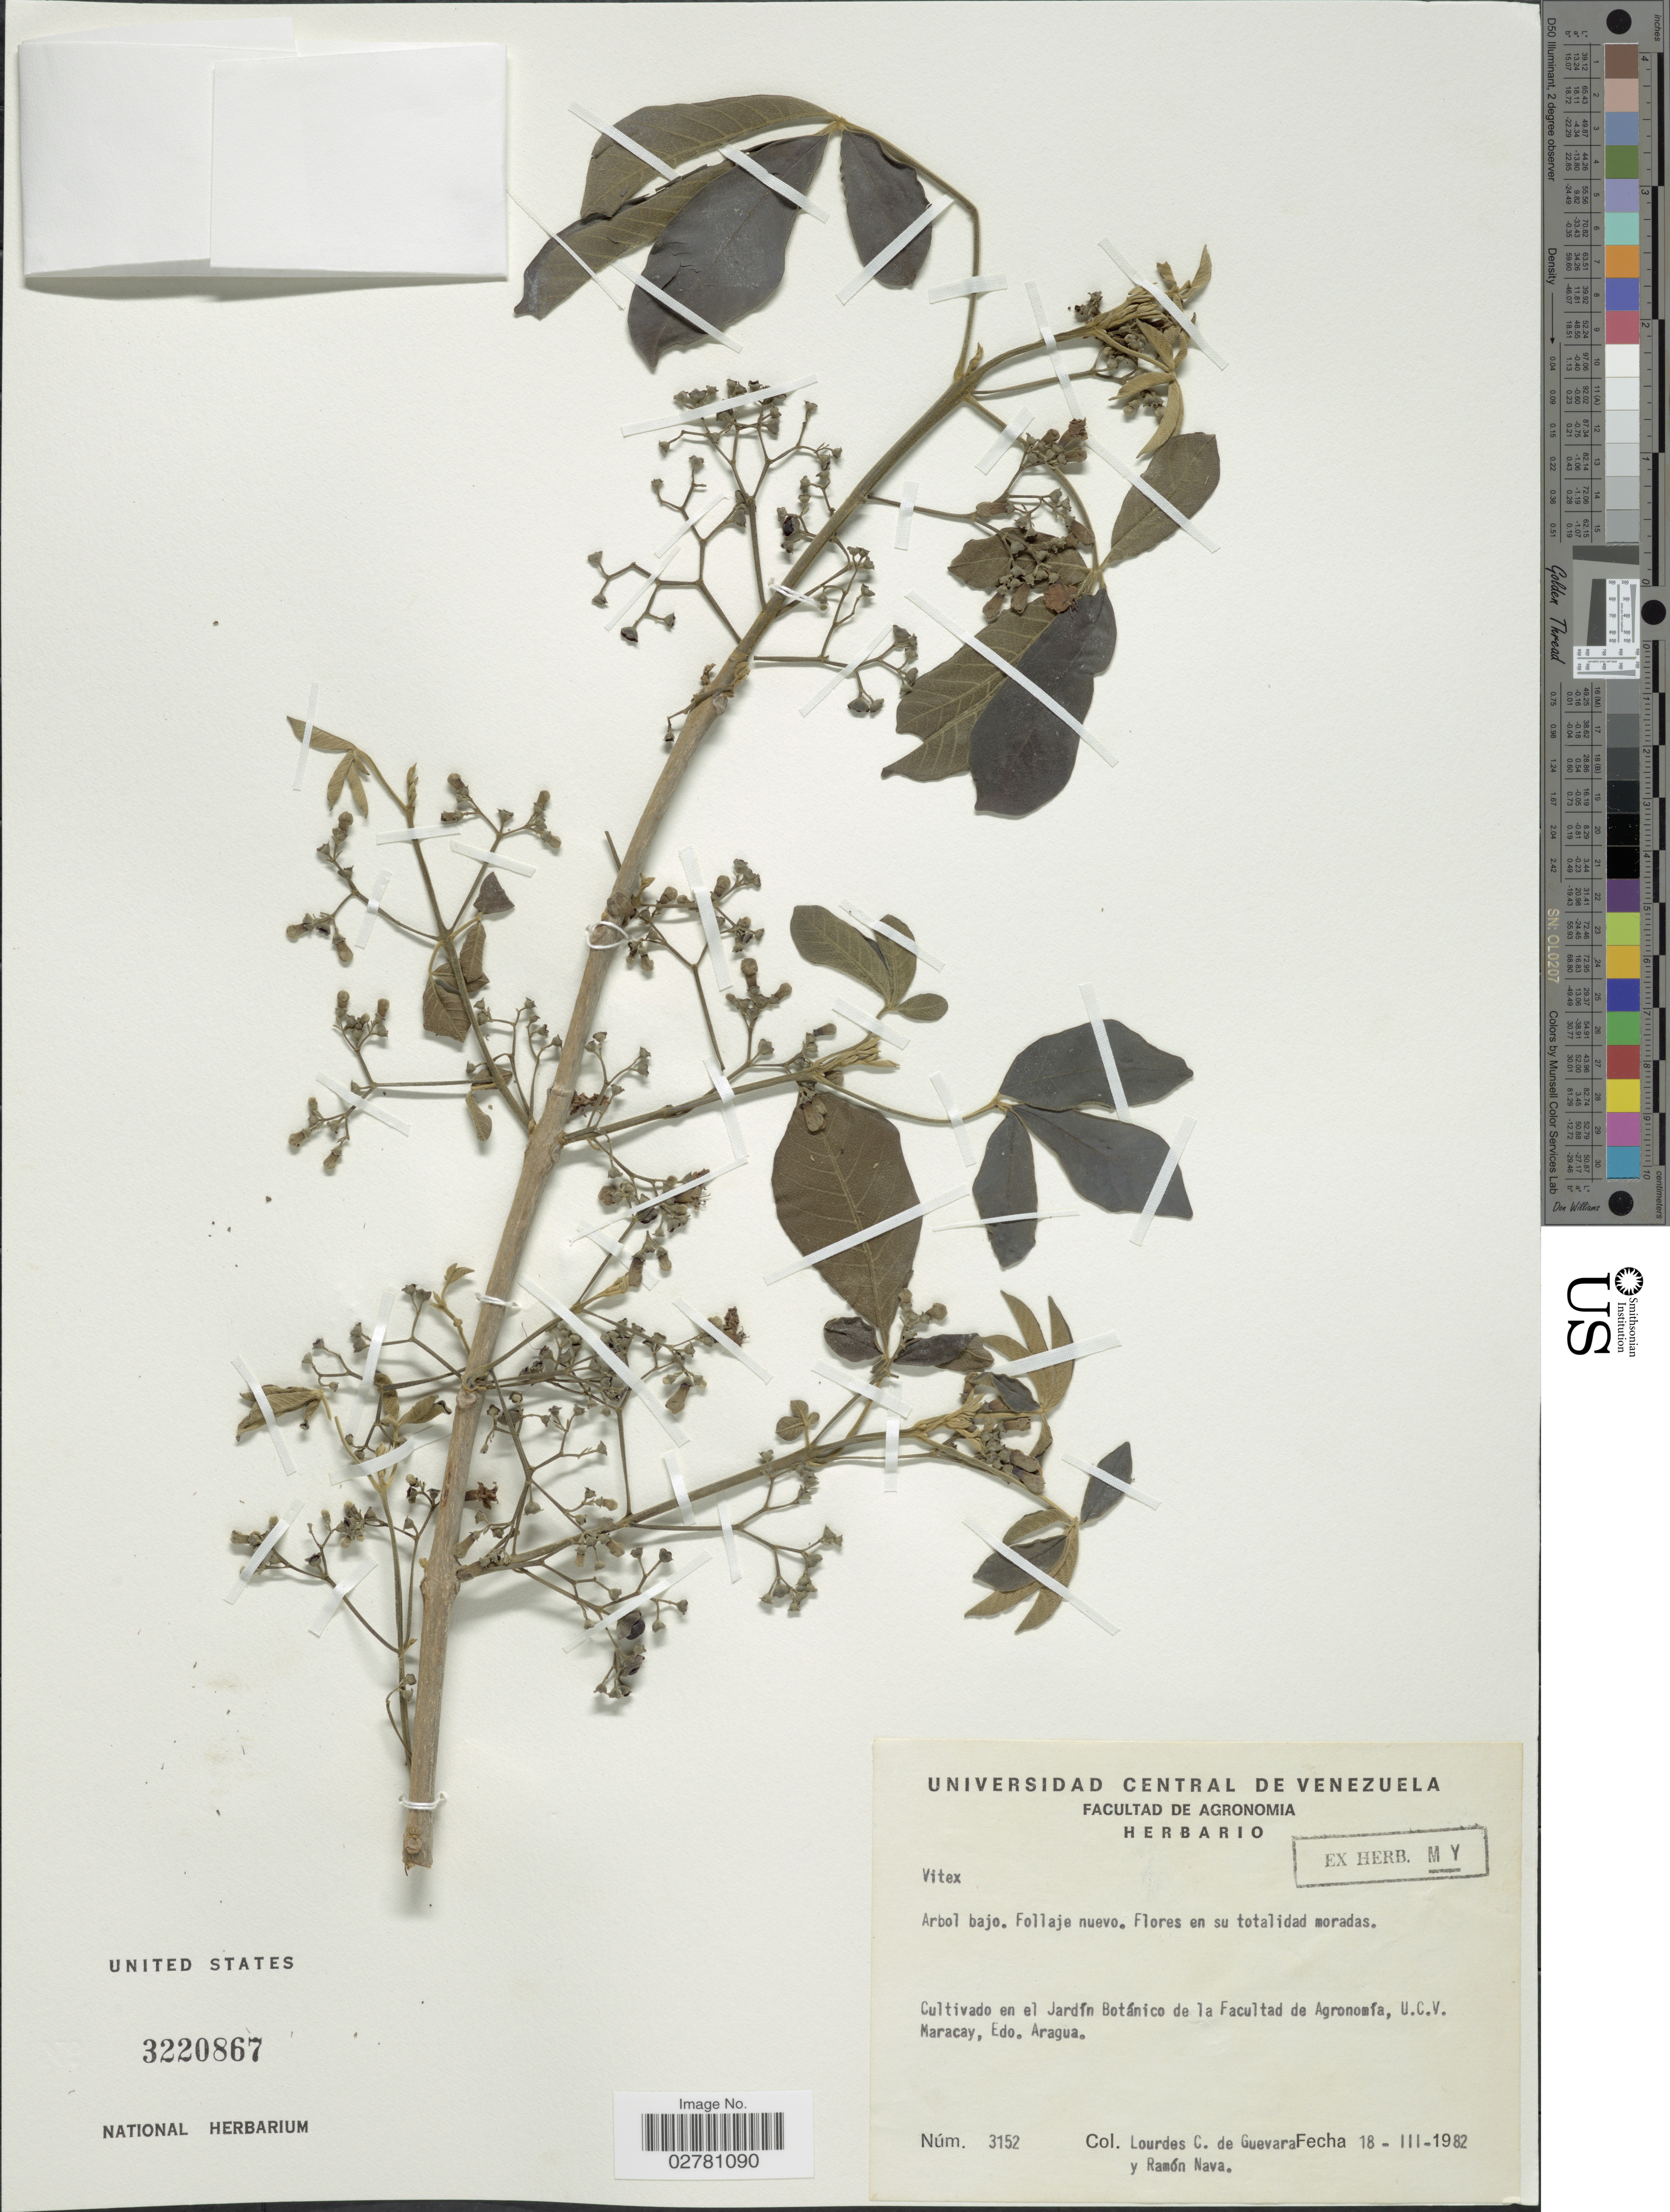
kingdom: Plantae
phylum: Tracheophyta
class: Magnoliopsida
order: Lamiales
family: Lamiaceae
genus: Vitex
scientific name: Vitex sp.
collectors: L. De Guevara & R. Nava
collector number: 3152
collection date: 1982-03-18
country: Venezuela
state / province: Aragua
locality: Cultivado en el Jardín Botánico de la Facultad de Agronomía, U.C.V. Maracay.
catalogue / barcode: US 3220867